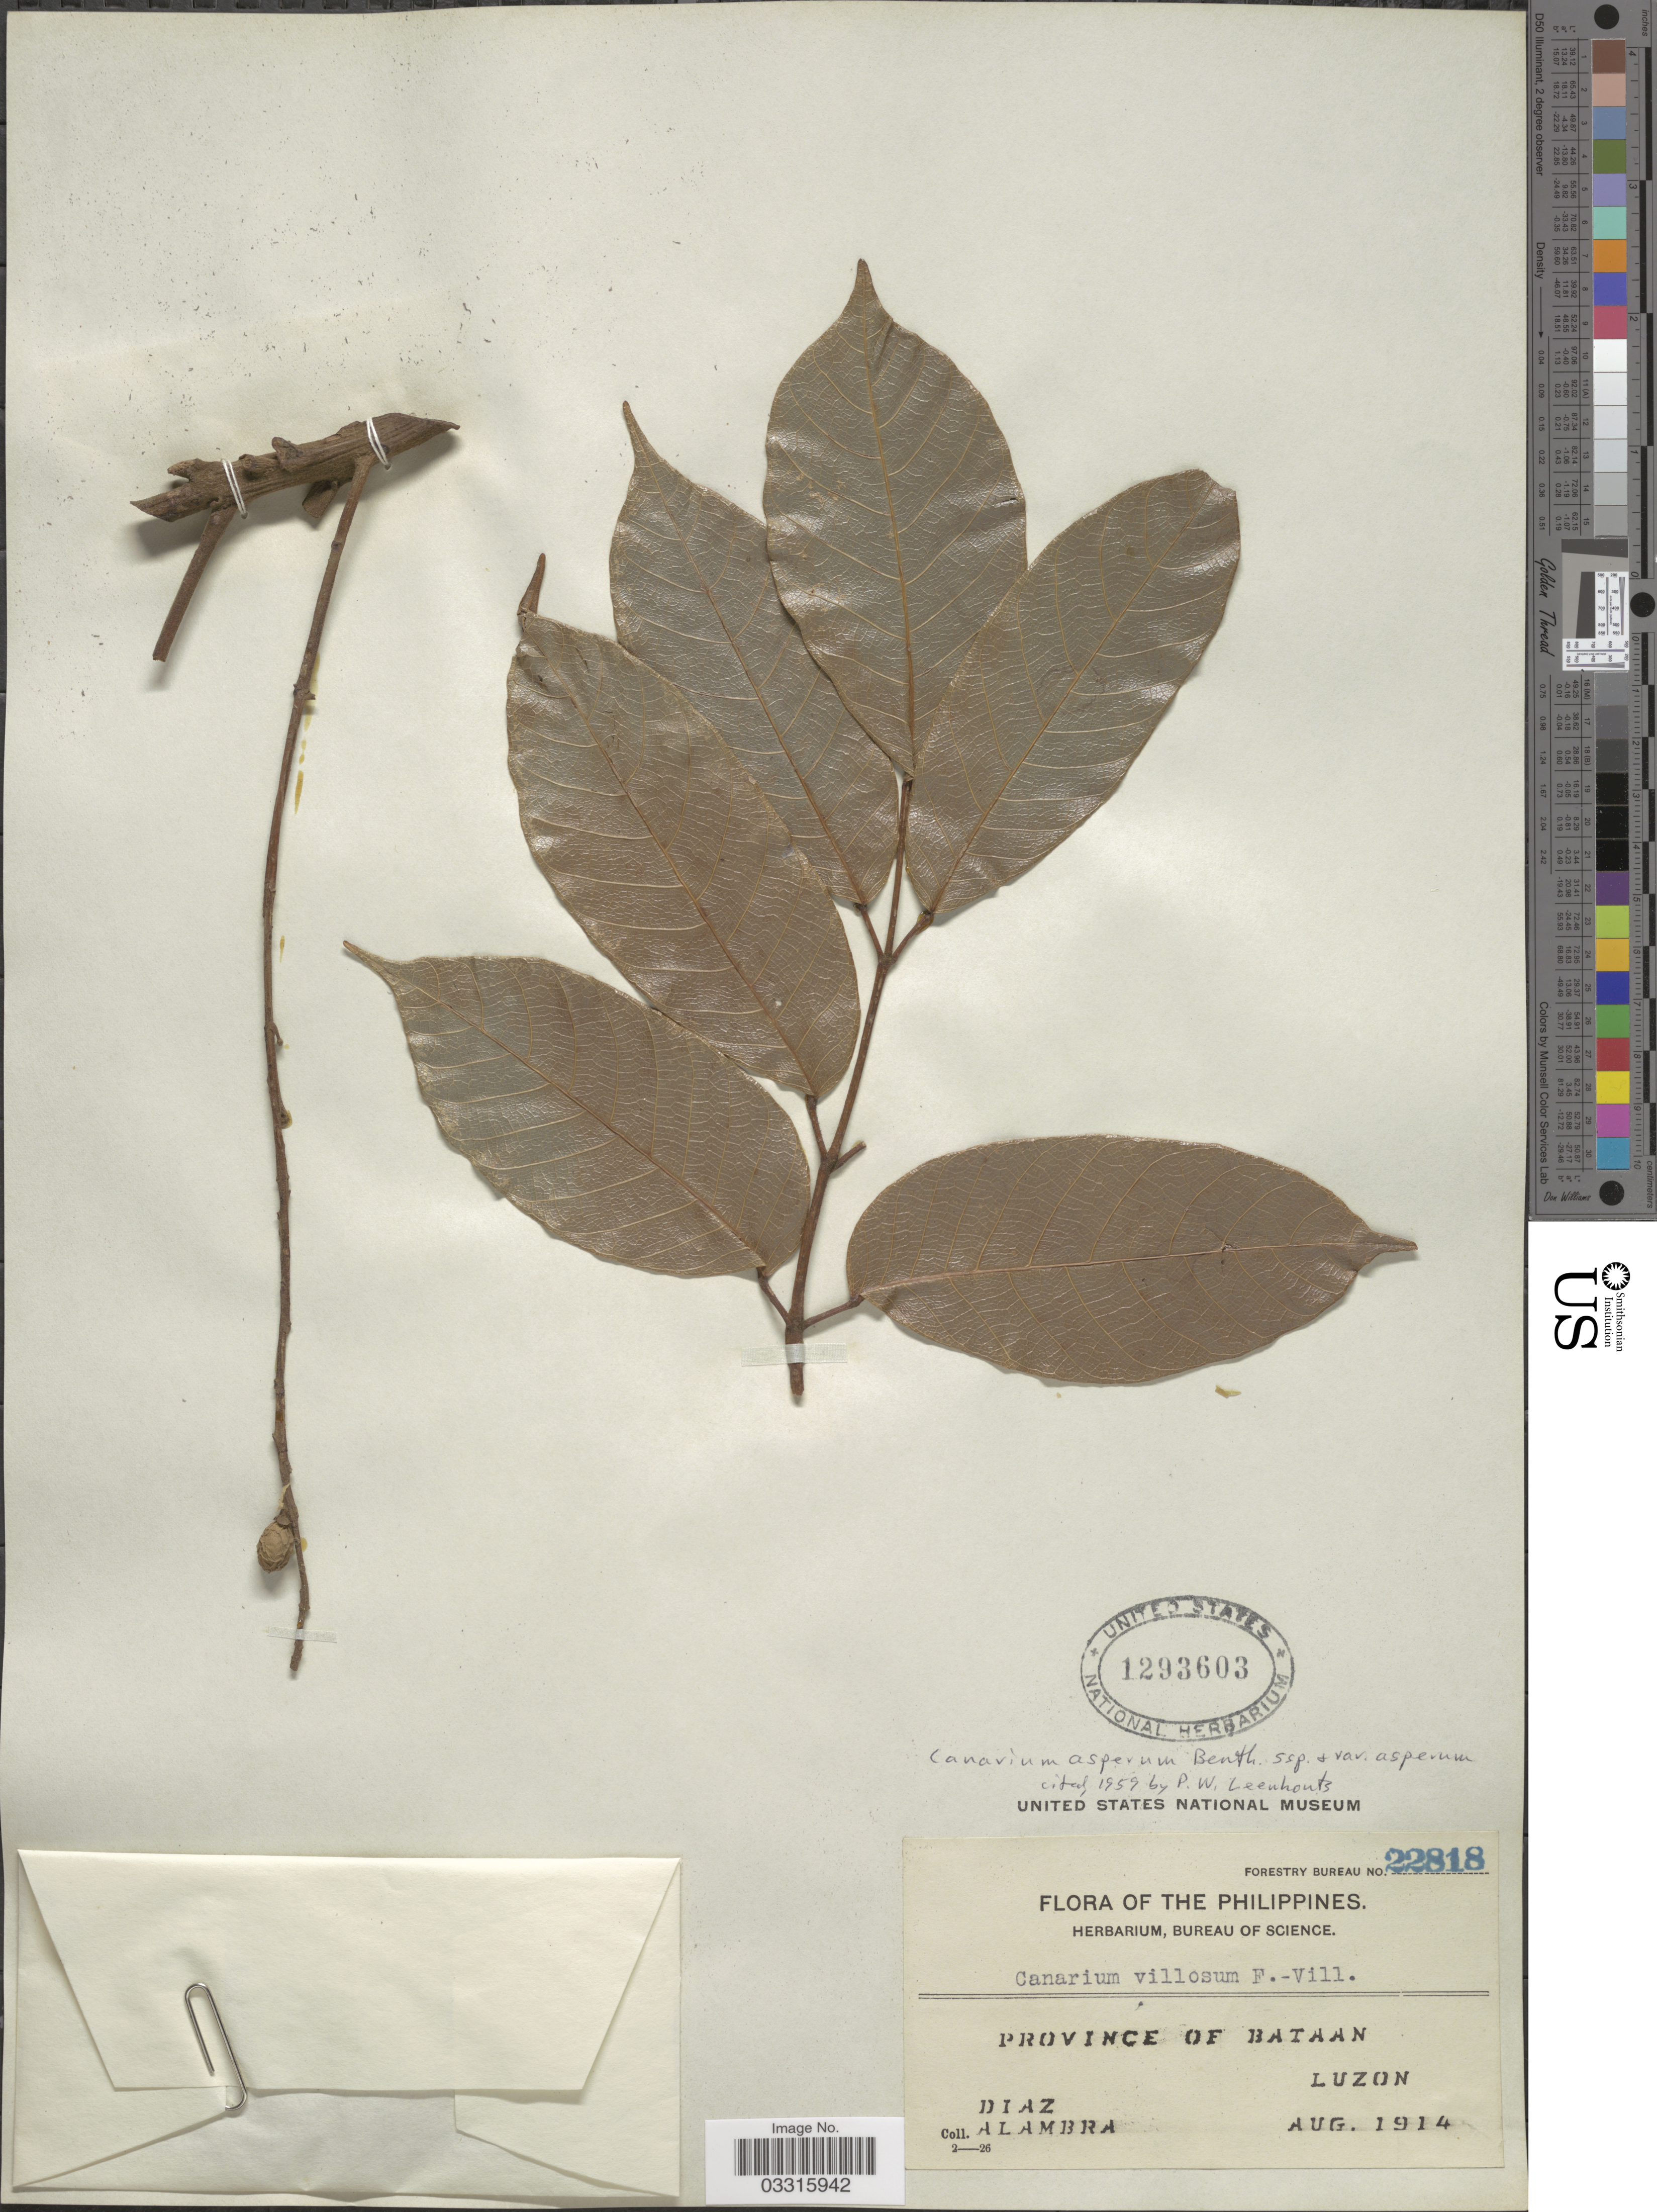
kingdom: Plantae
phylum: Tracheophyta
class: Magnoliopsida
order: Sapindales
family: Burseraceae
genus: Canarium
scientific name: Canarium asperum subsp. asperum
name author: Benth.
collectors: Diaz & -. Alambra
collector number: Forestry Bureau 22818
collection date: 1914-08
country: Philippines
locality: Province of Bataan, Luzon.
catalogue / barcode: US 1293603